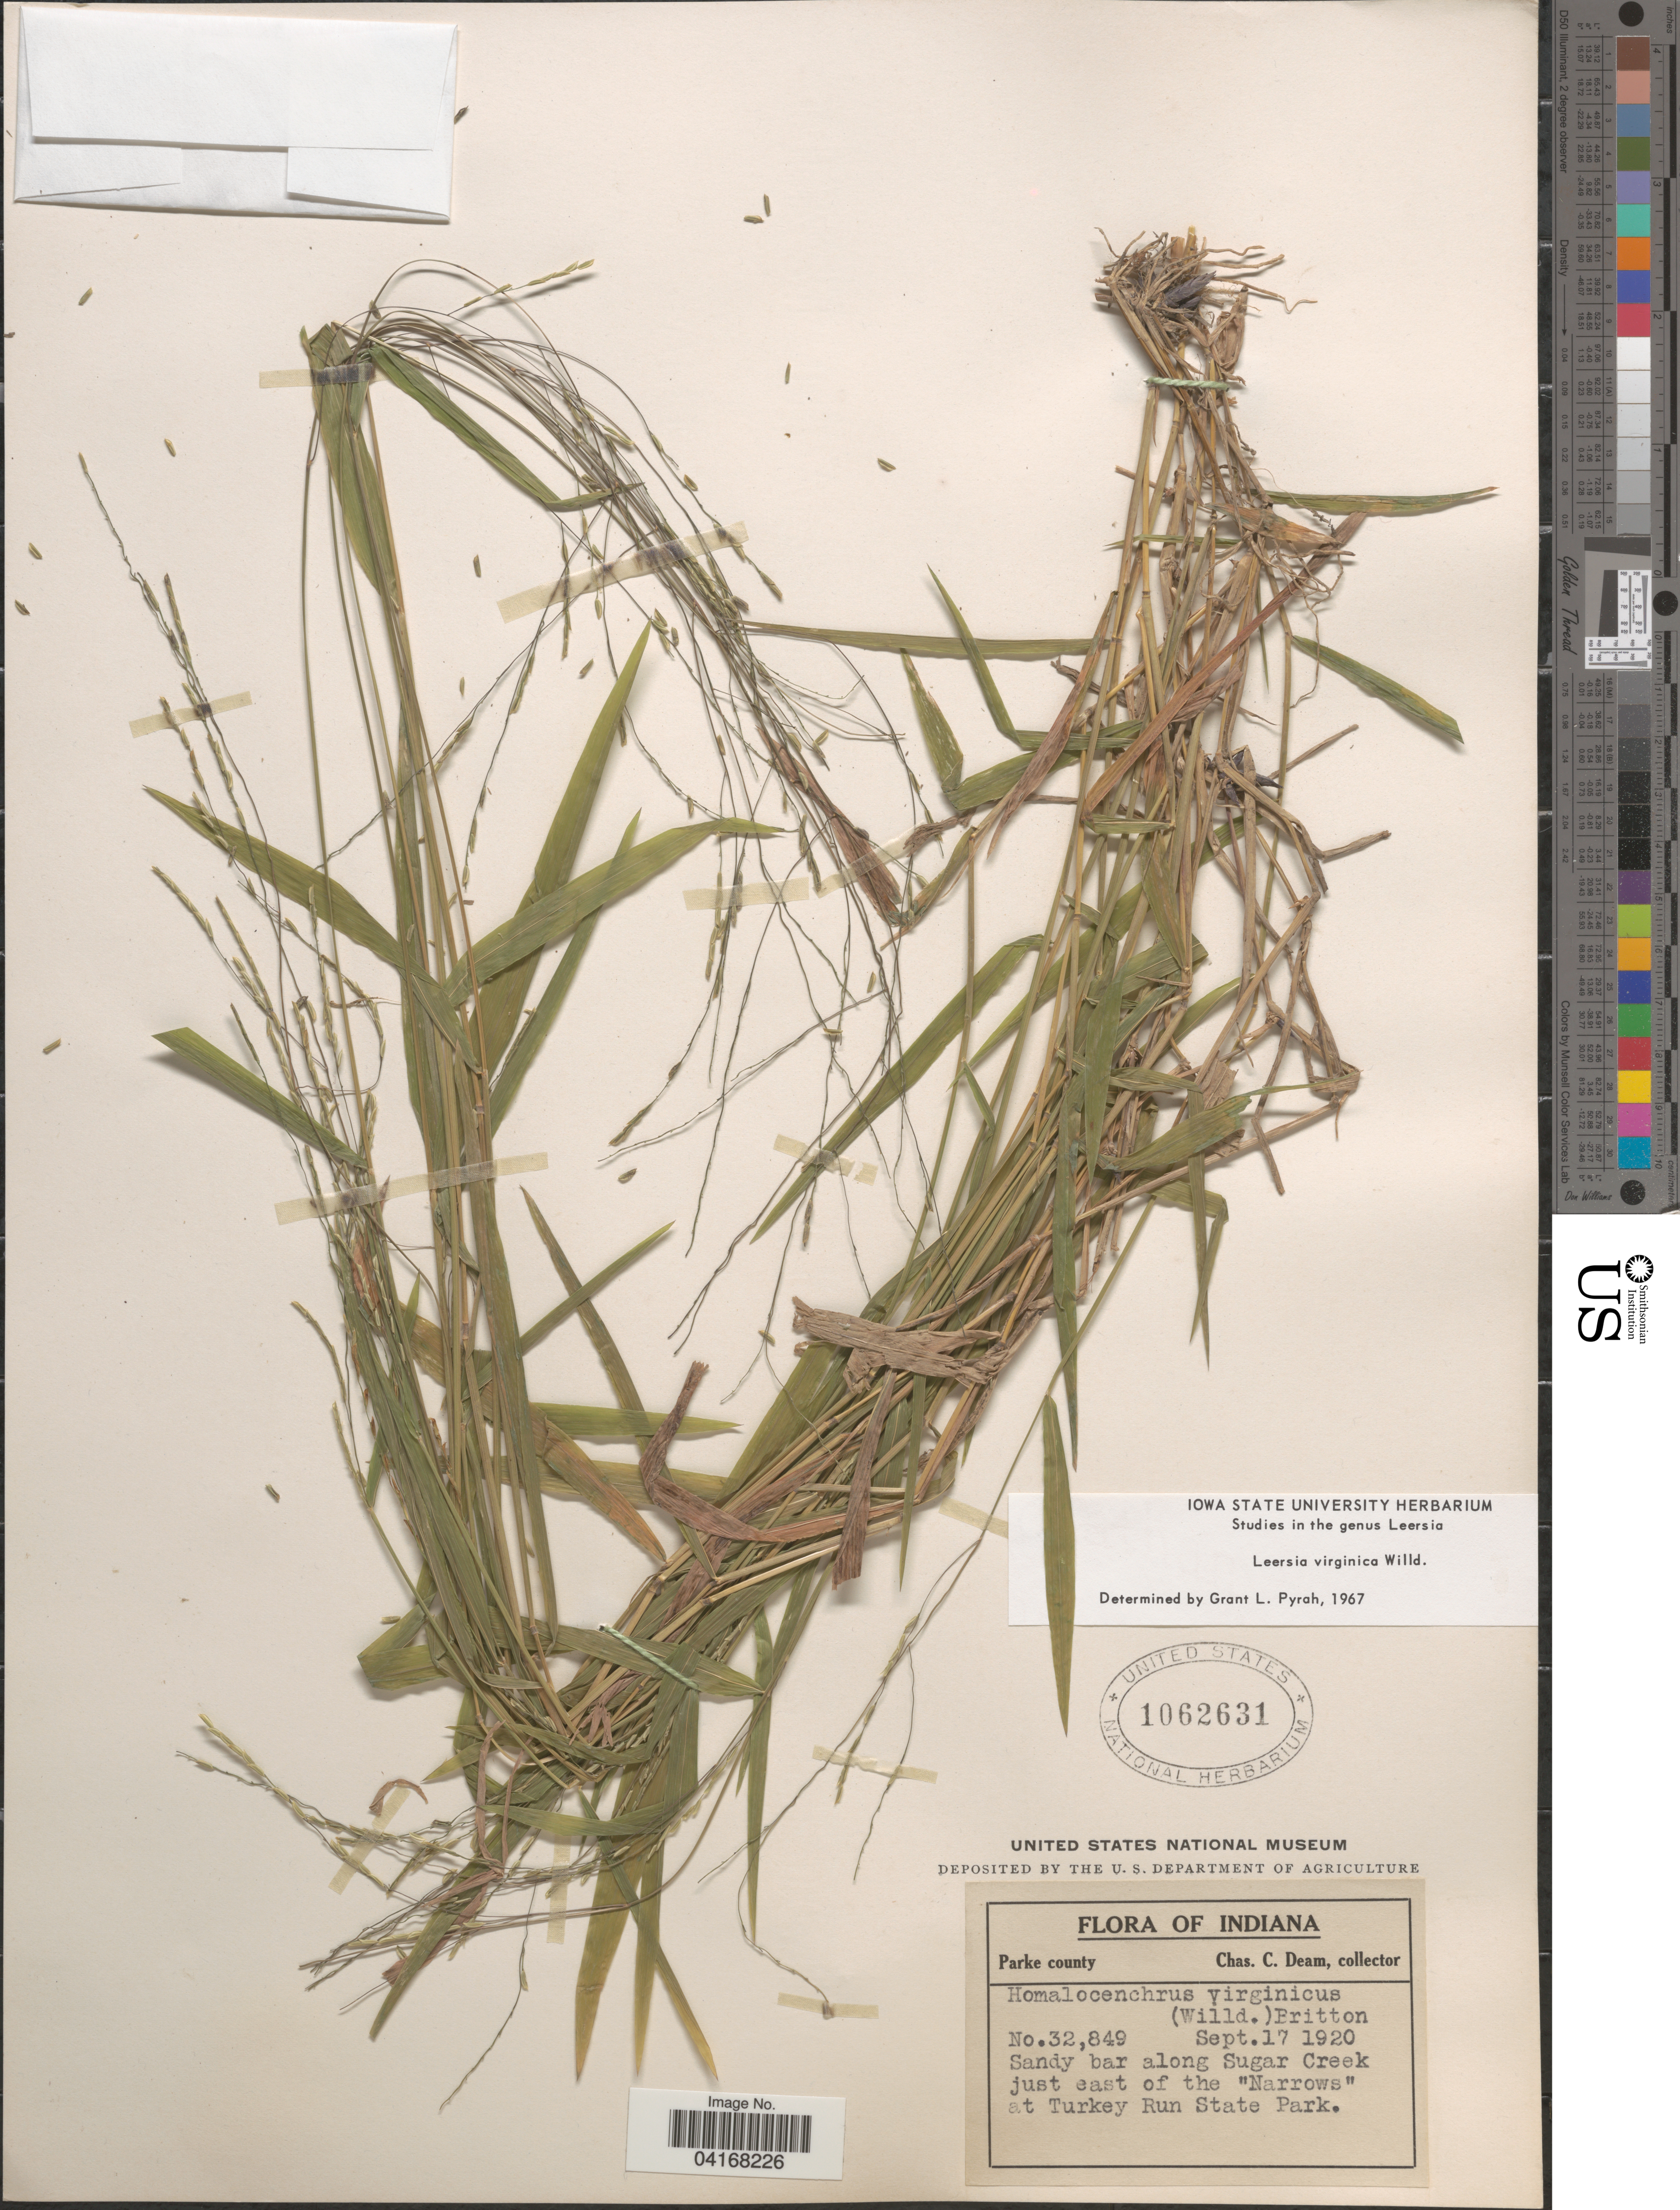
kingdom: Plantae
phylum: Tracheophyta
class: Liliopsida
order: Poales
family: Poaceae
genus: Leersia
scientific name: Leersia virginica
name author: Willd.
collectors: C. C. Deam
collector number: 32849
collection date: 1920-09-17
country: United States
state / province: Indiana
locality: Parke county. Sandy bar along Sugar Creek just east of the "Narrows" at Turkey Run State Park.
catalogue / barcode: US 1062631